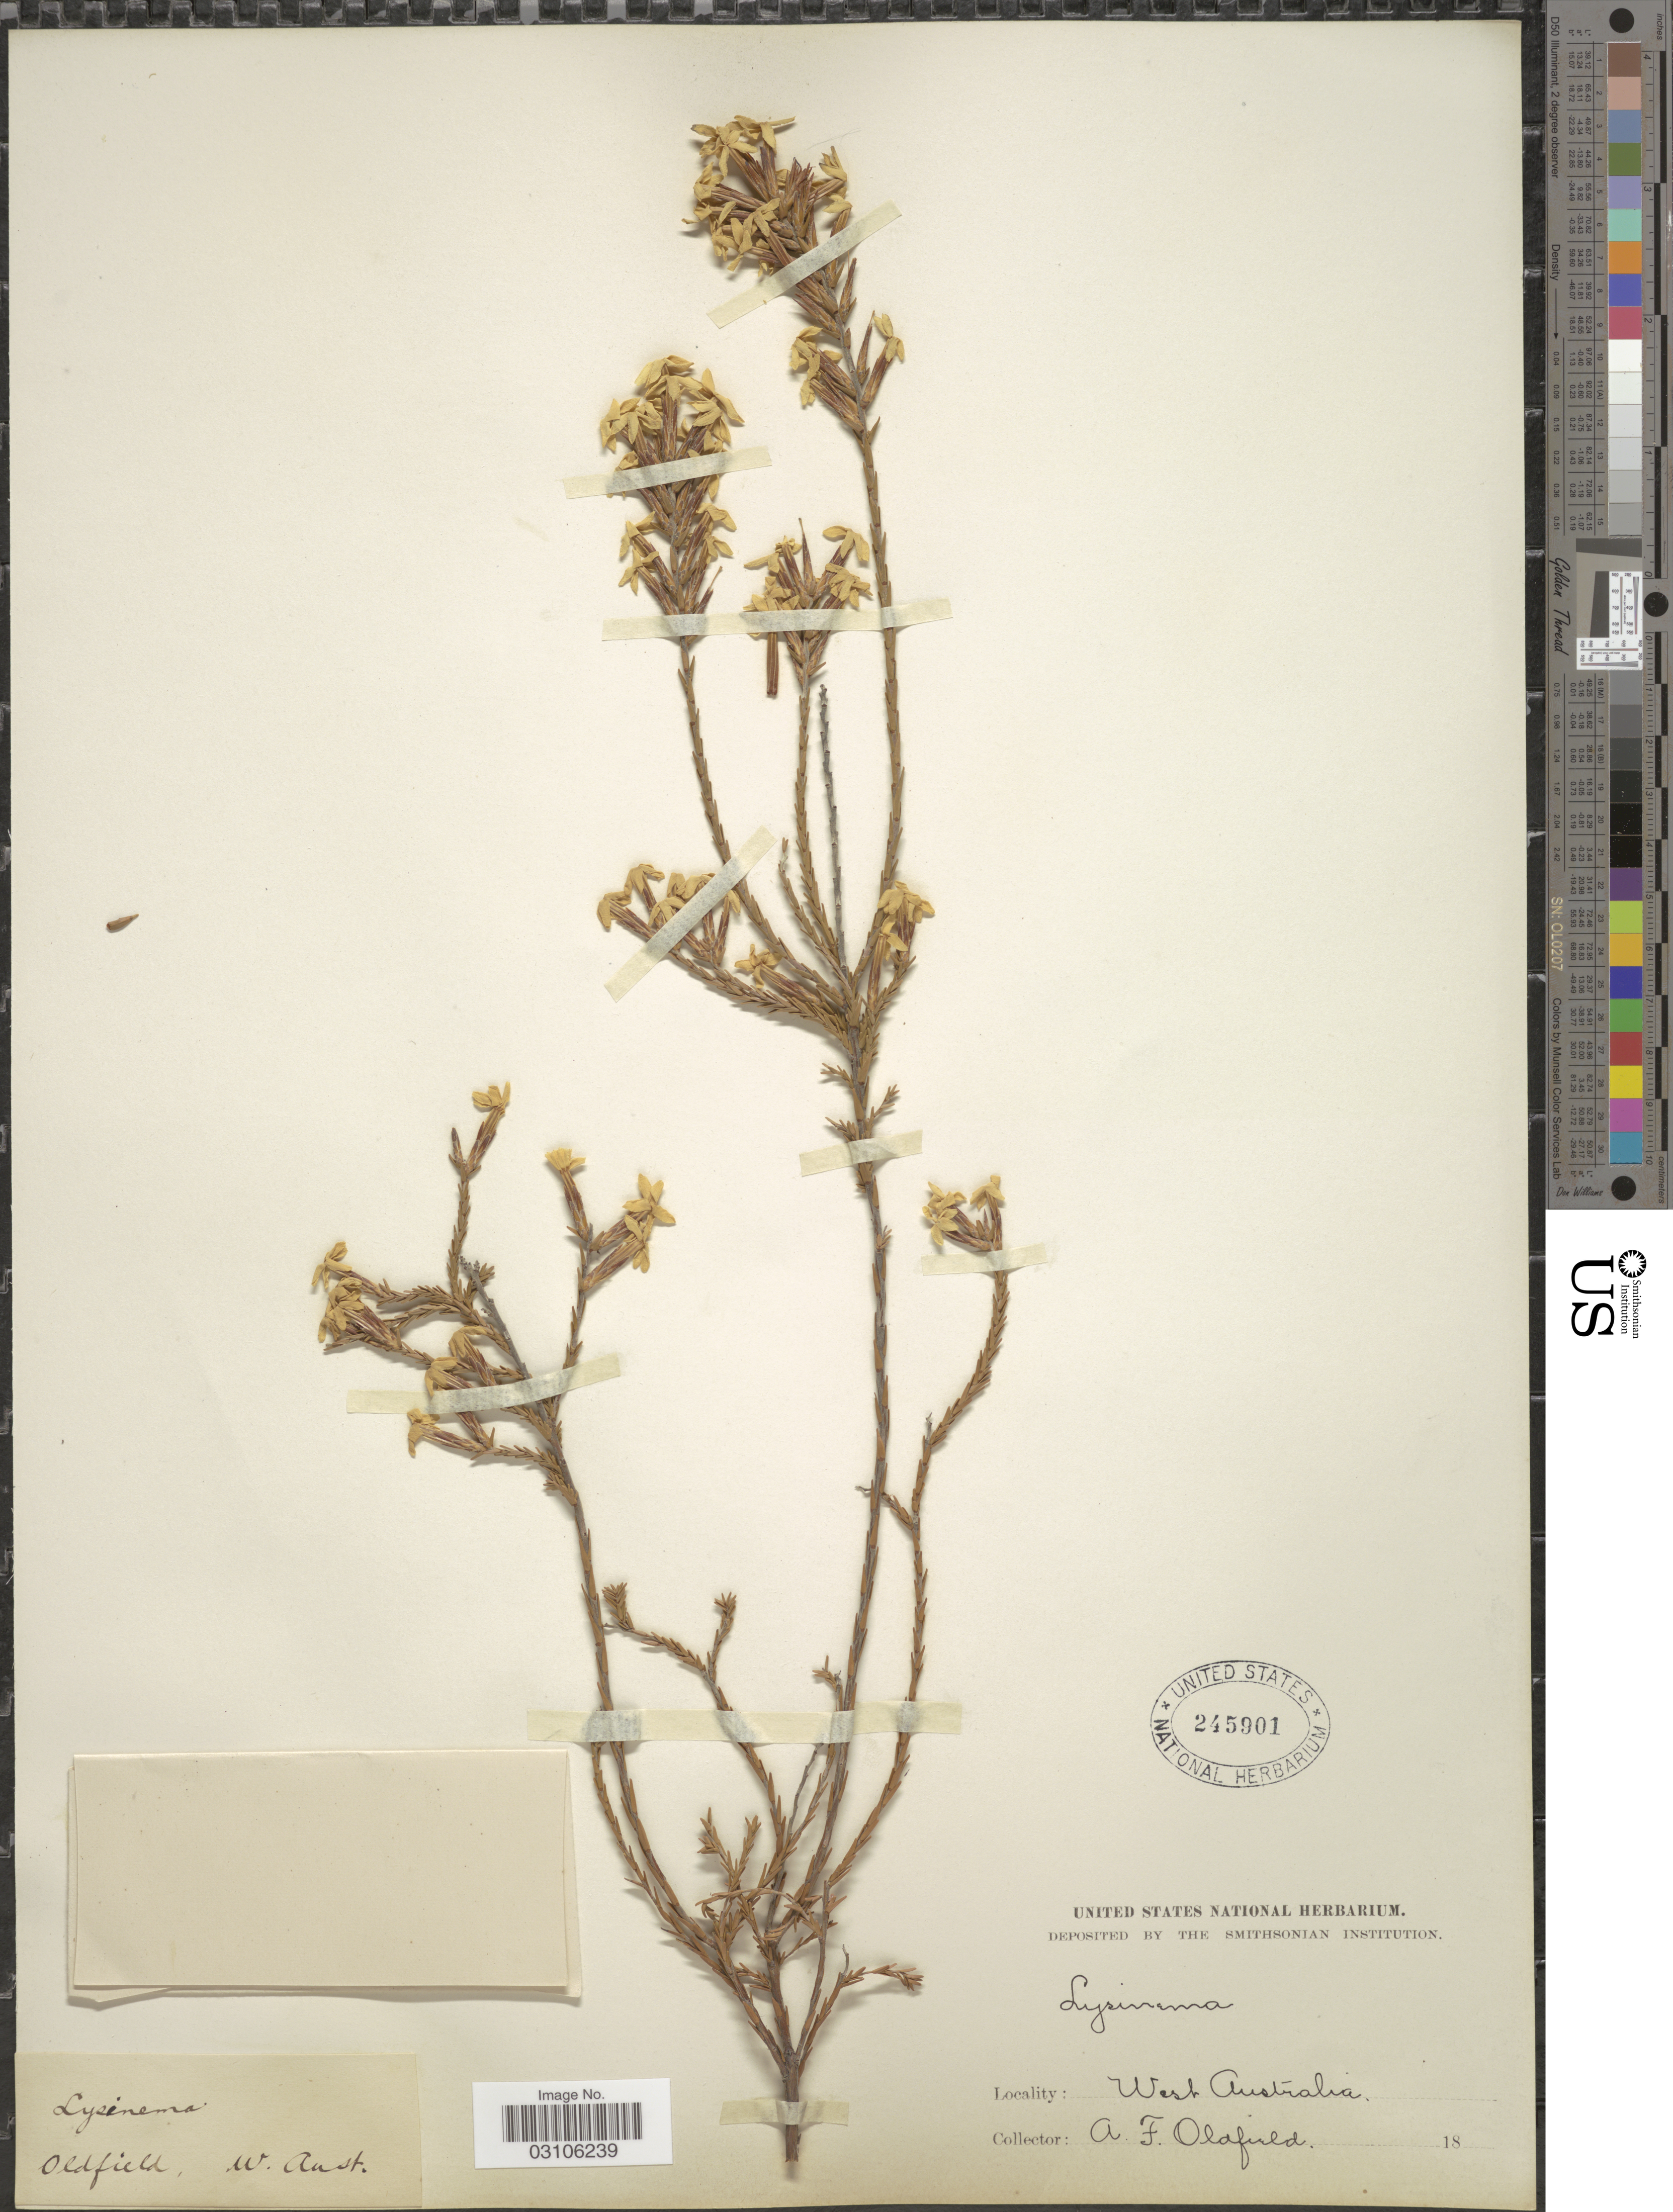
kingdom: Plantae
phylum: Tracheophyta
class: Magnoliopsida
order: Ericales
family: Ericaceae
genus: Lysinema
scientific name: Lysinema conspicuum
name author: R. Br.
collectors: A. Oldfield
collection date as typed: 18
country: Australia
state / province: Western Australia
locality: West Australia.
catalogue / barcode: US 245901